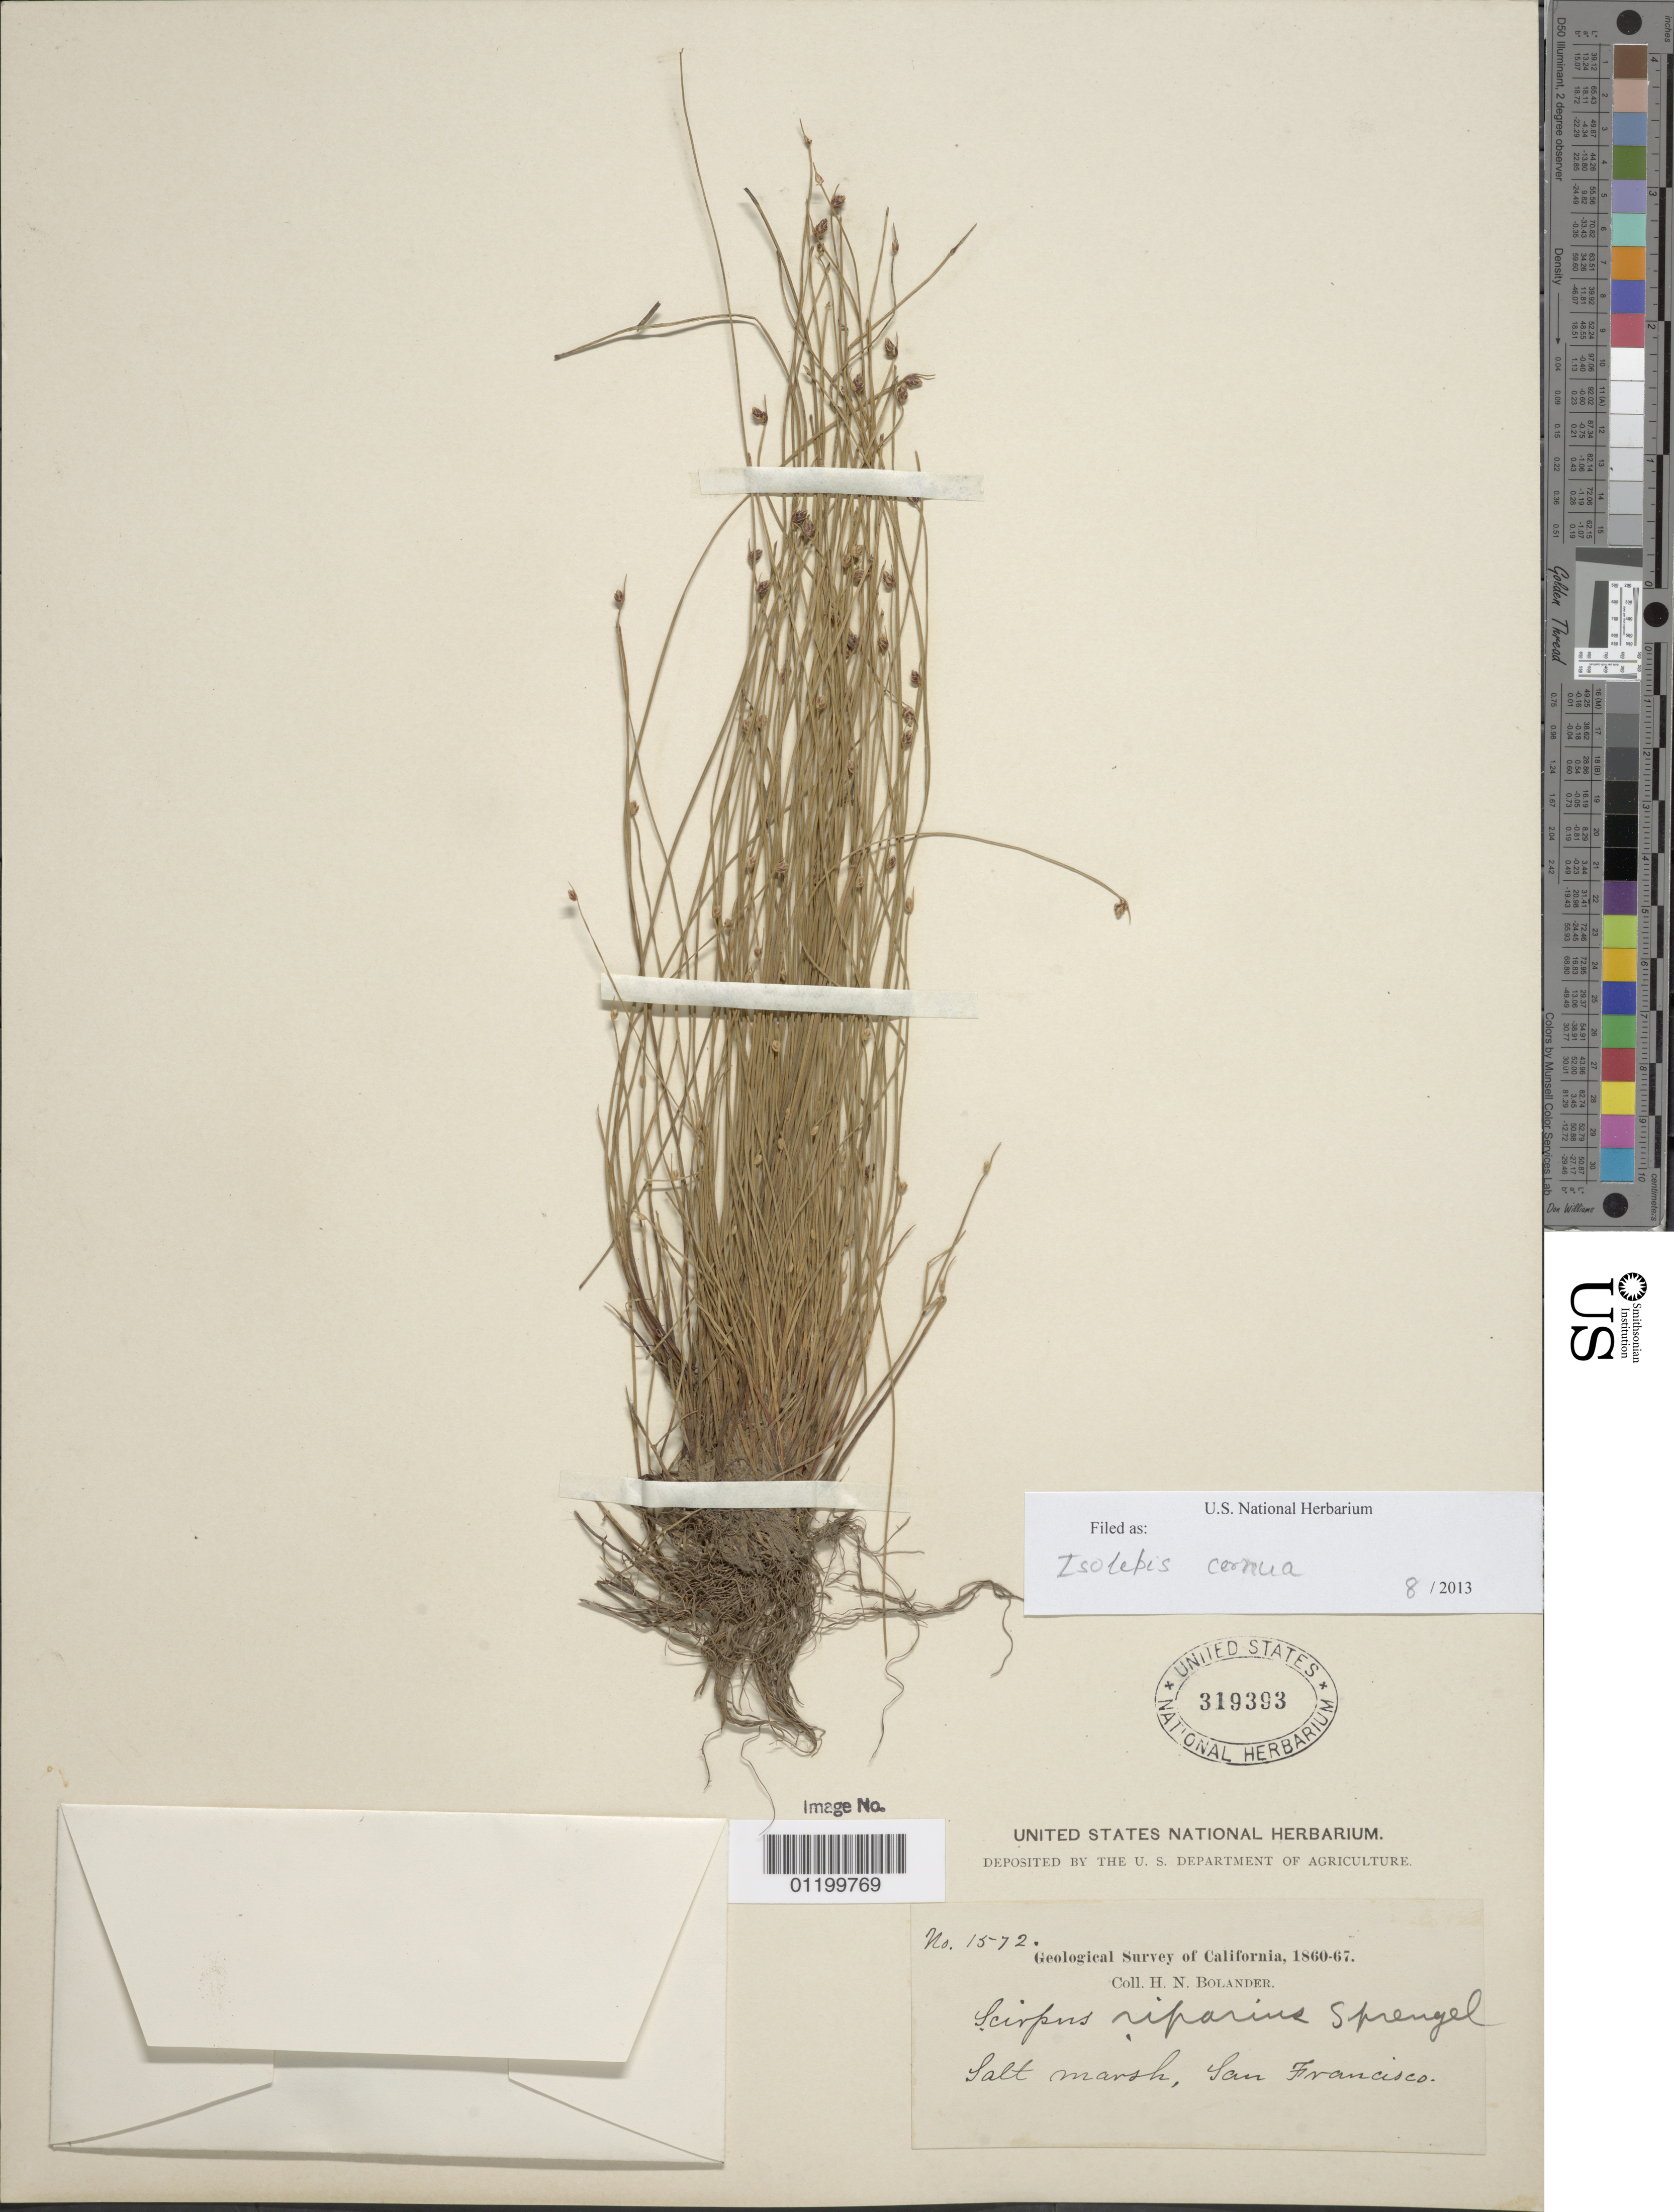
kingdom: Plantae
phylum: Tracheophyta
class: Liliopsida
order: Poales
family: Cyperaceae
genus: Isolepis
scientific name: Isolepis cernua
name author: (Vahl) Roem. & Schult.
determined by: Strong, Mark T., (BOT), Smithsonian Institution - National Museum of Natural History (UNITED STATES)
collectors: H. Bolander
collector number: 1572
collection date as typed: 1860 to -- --- 1867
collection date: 1860/1867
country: United States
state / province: California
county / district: San Francisco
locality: San Francisco.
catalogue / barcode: US 319393